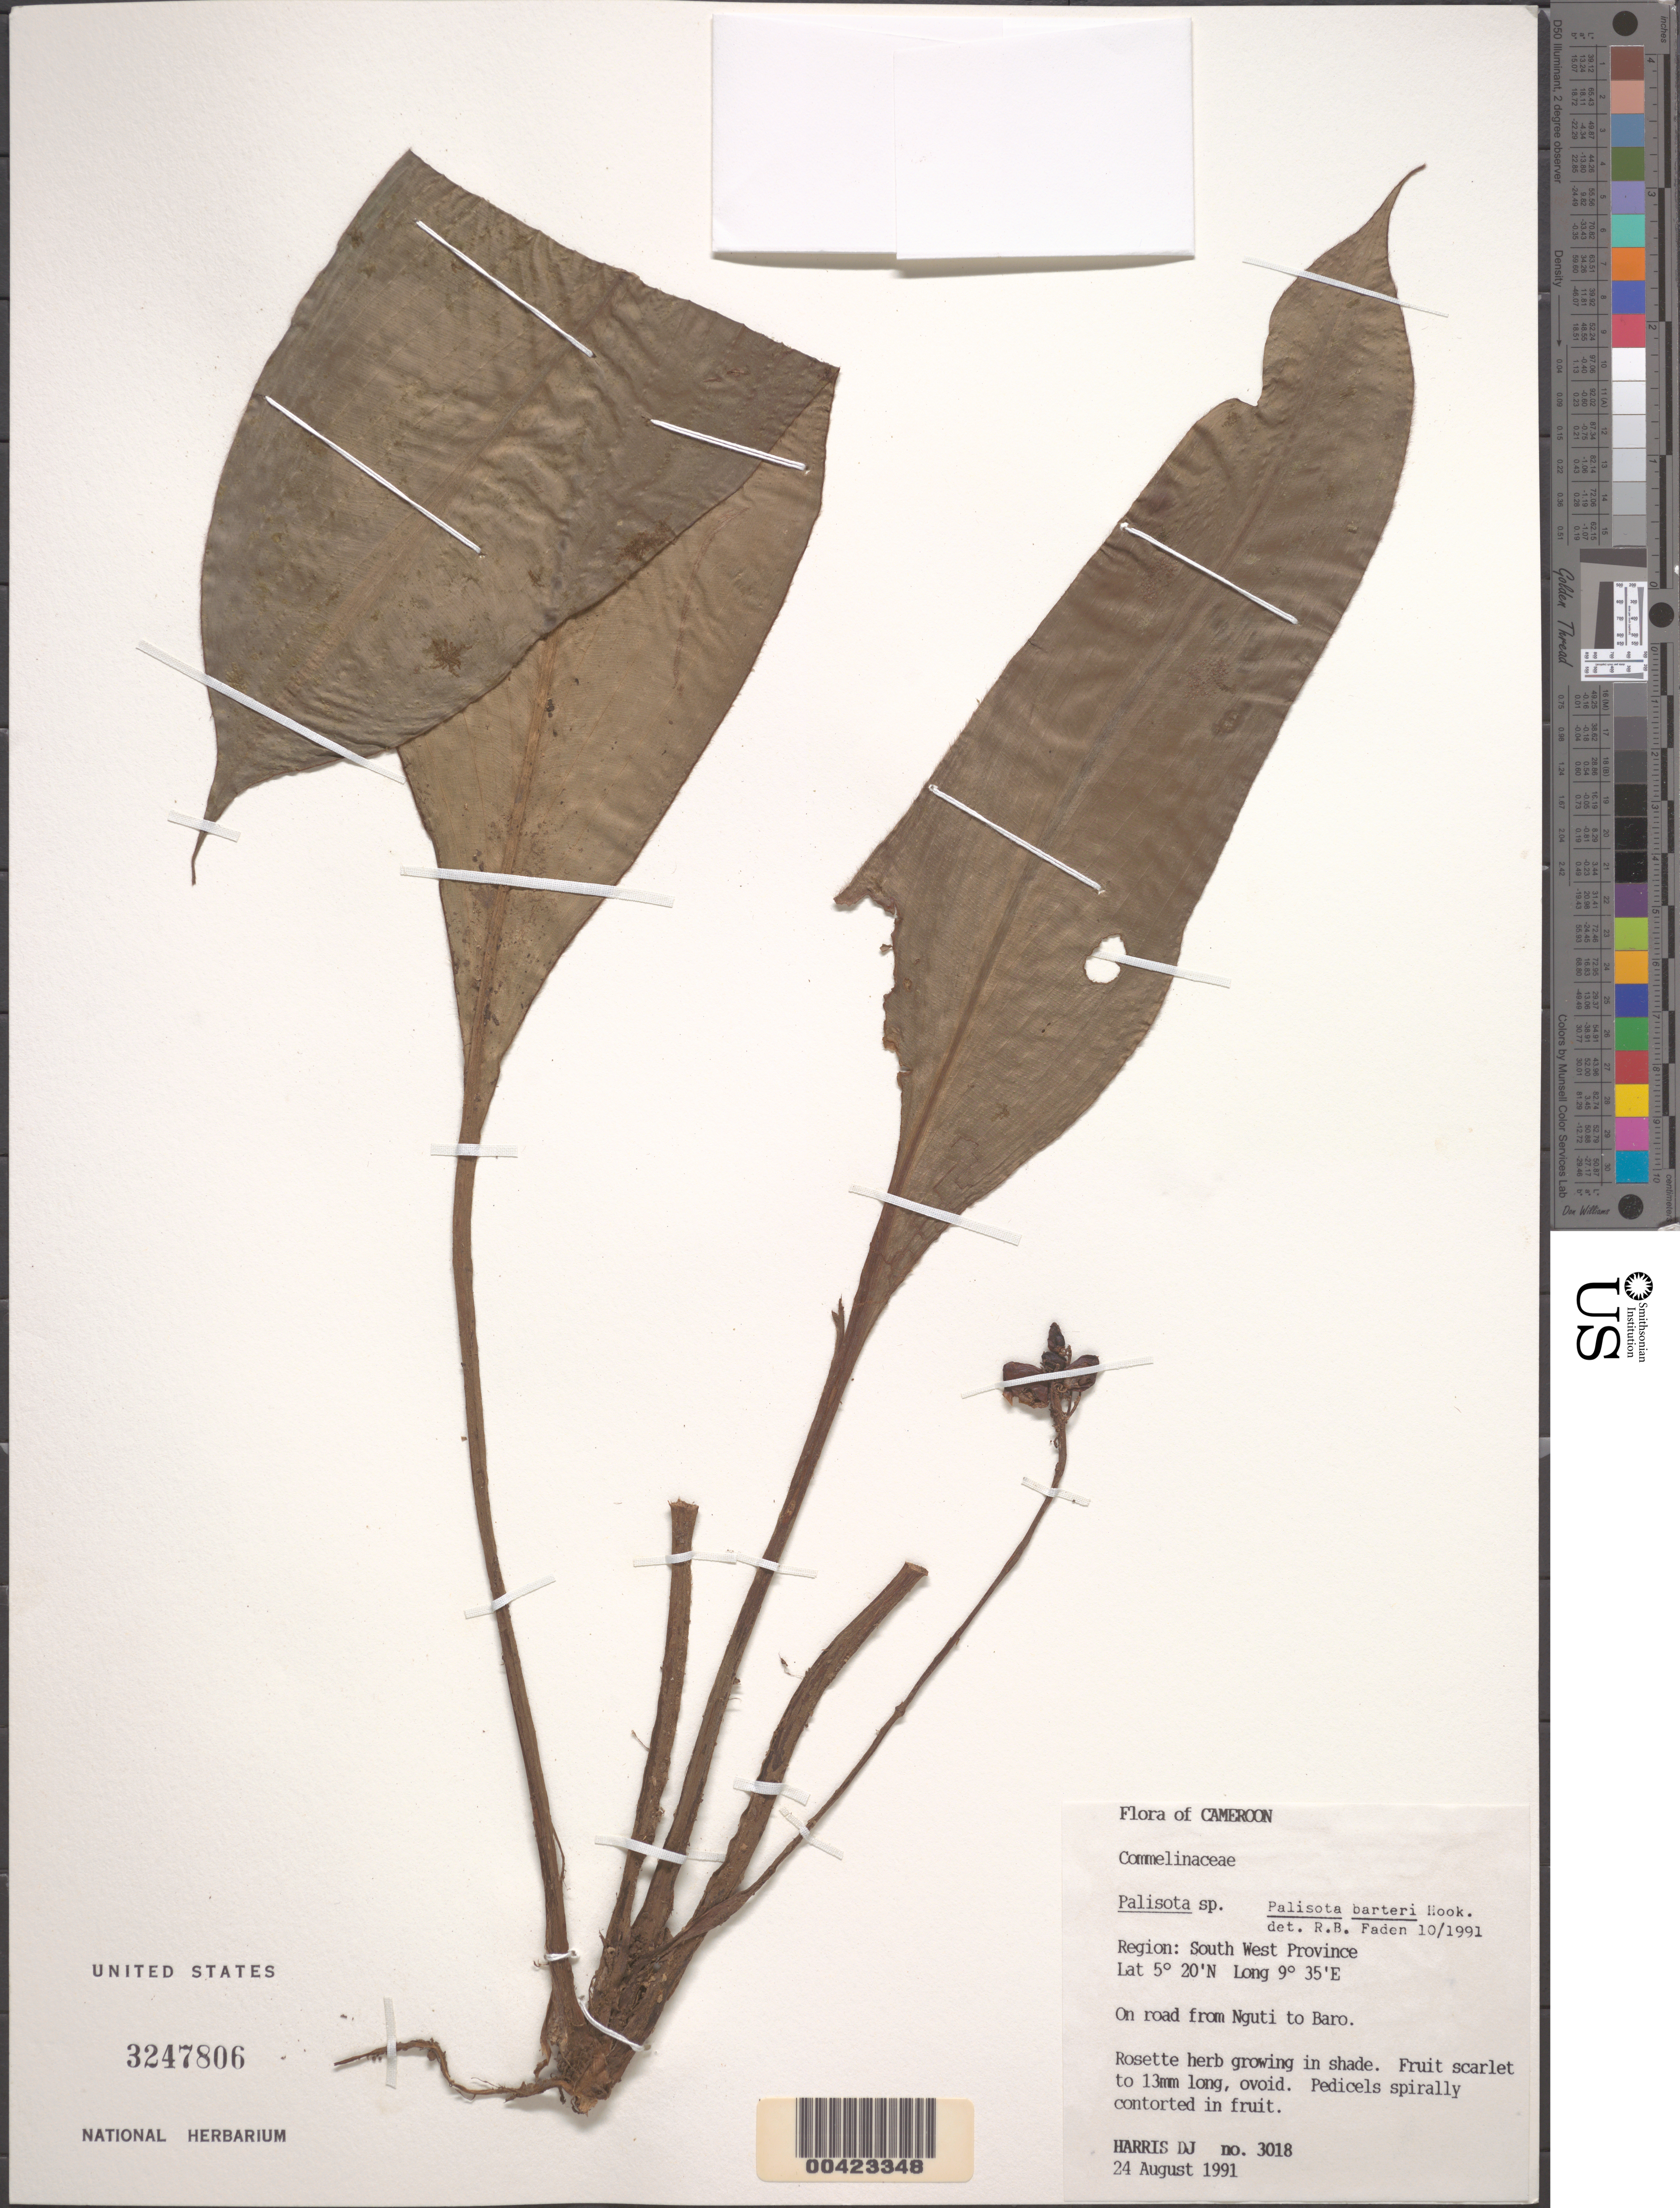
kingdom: Plantae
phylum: Tracheophyta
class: Liliopsida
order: Commelinales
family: Commelinaceae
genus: Palisota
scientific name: Palisota barteri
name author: Hook.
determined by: Faden, Robert B., (US), Smithsonian Institution - National Museum of Natural History (UNITED STATES)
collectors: D. J. Harris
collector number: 3018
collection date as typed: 24 Aug 1991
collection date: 1991-08-24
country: Cameroon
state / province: Sud-Ouest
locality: On road from nguti to baro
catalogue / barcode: US 3247806